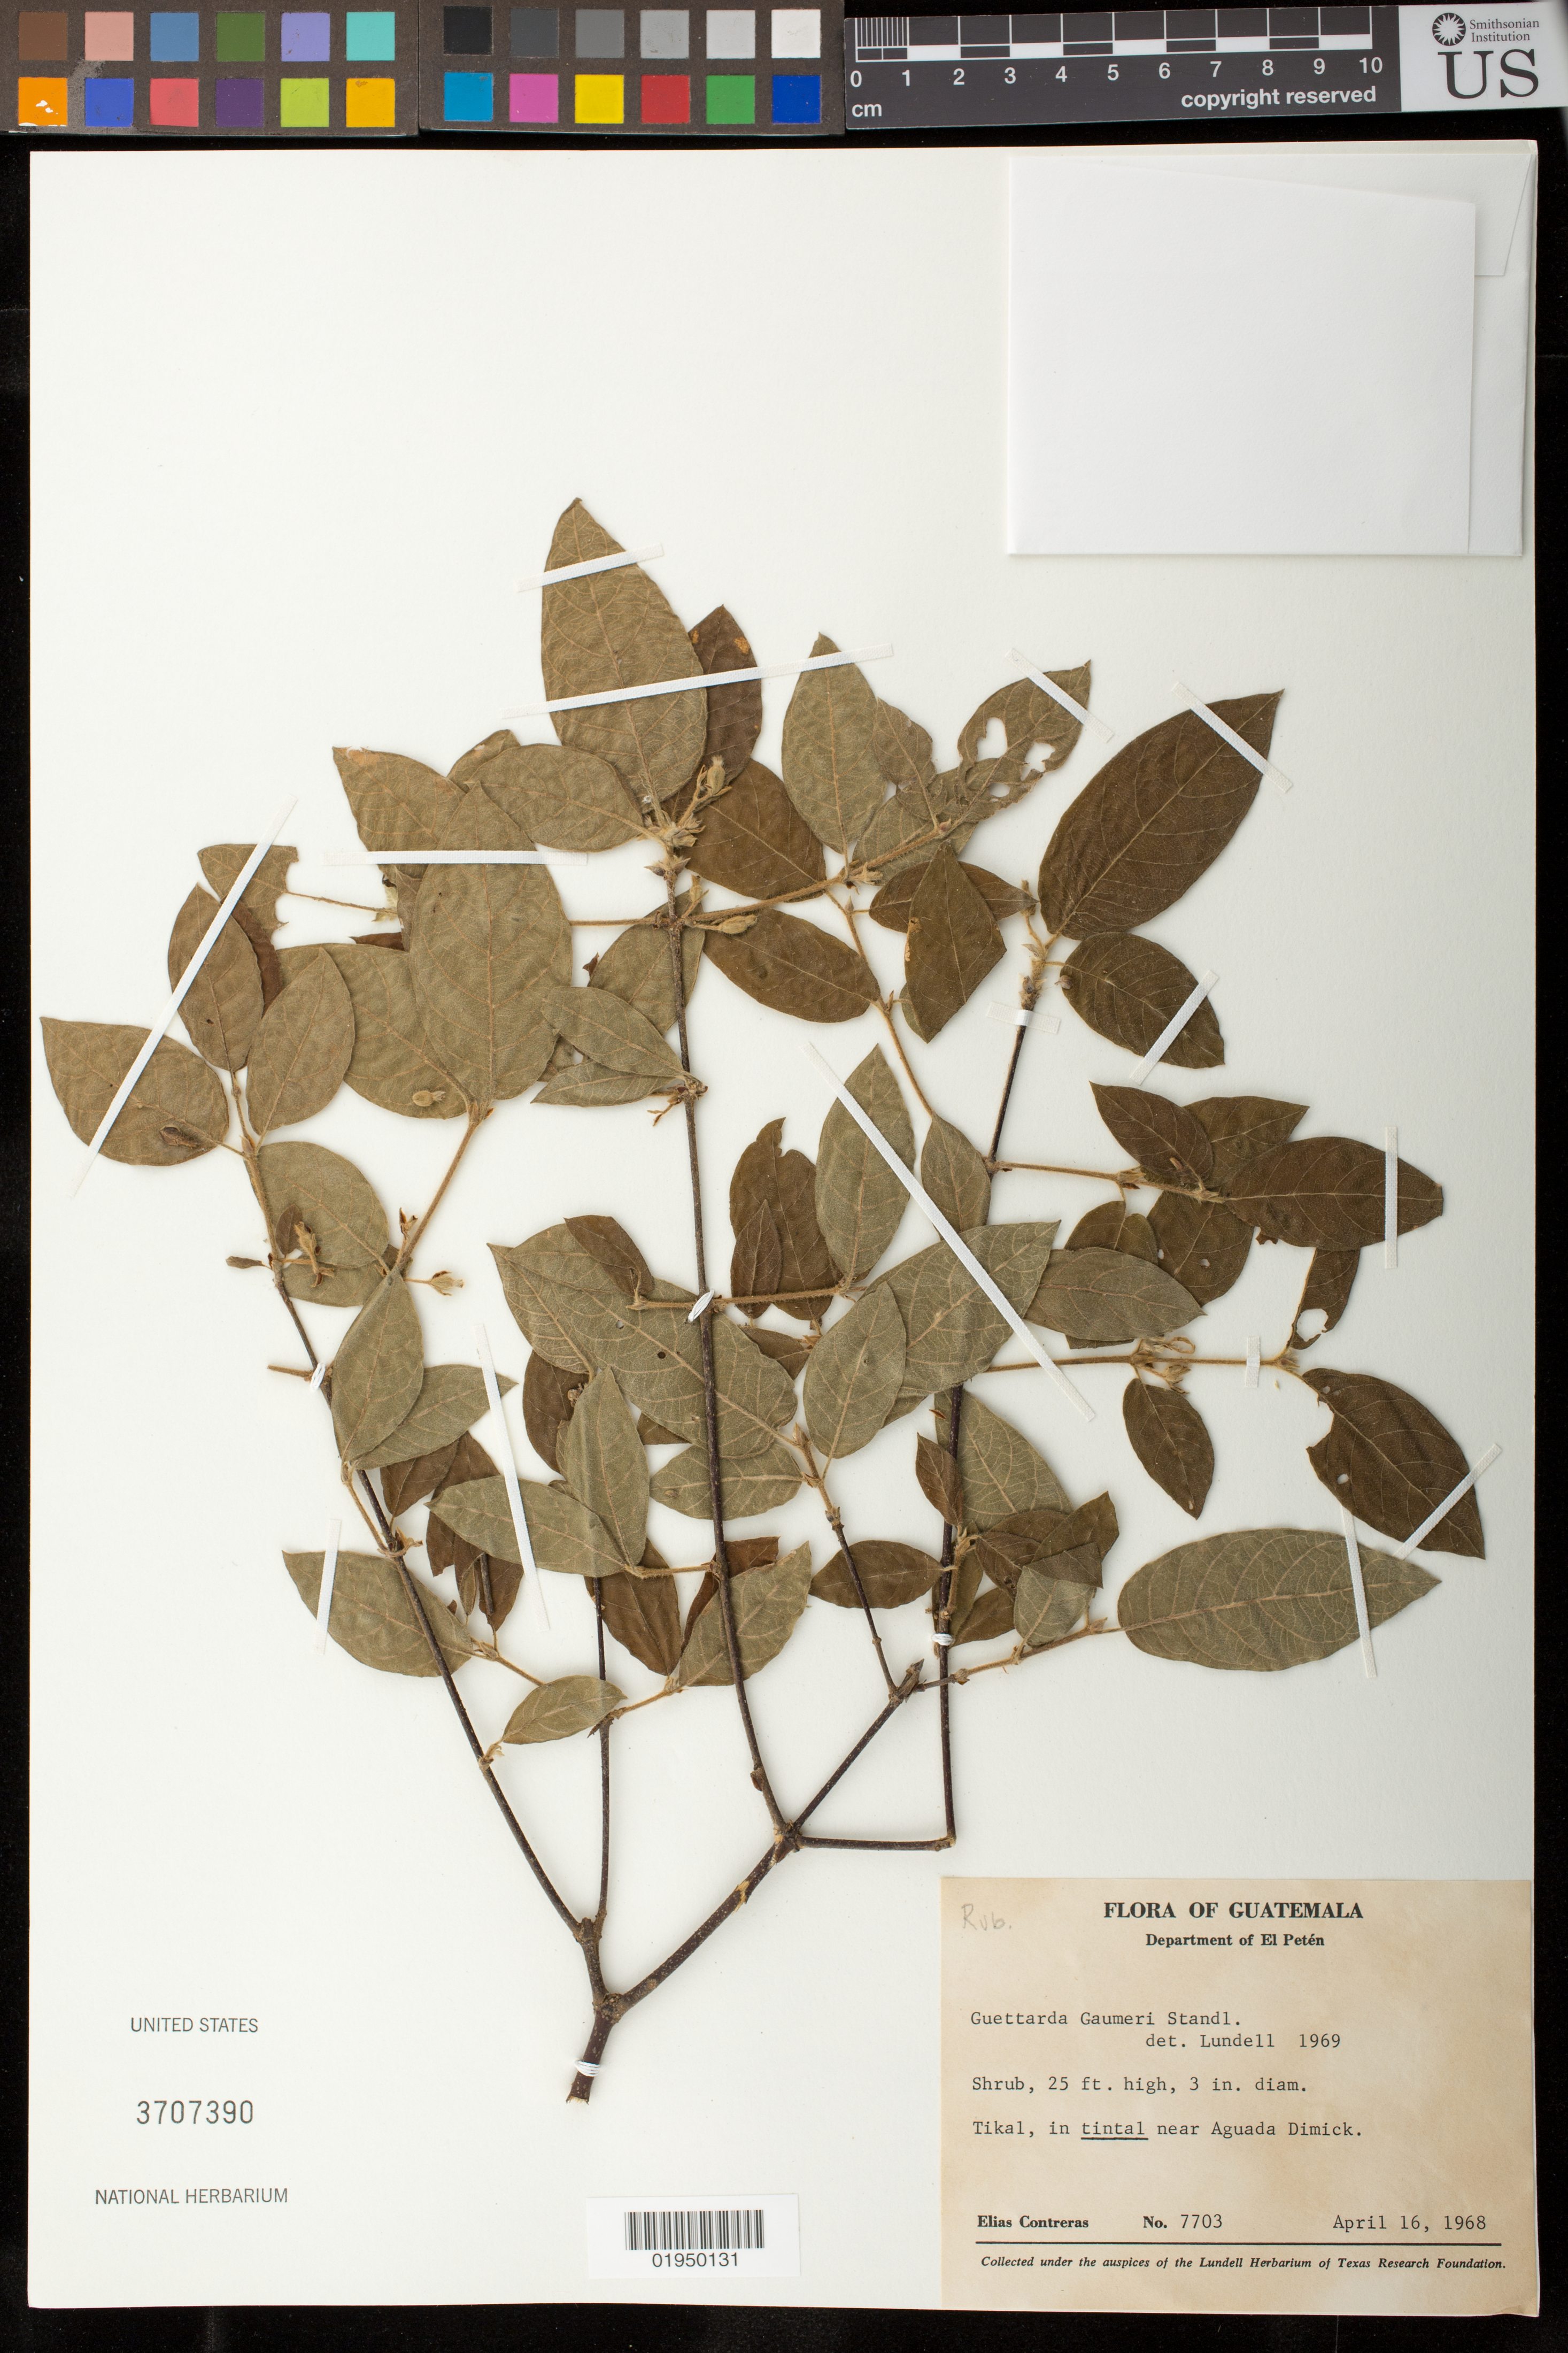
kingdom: Plantae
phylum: Tracheophyta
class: Magnoliopsida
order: Gentianales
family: Rubiaceae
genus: Guettarda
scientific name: Guettarda gaumeri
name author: Standl.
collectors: E. Contreras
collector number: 7703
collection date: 1968-04-16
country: Guatemala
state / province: El Petén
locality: Tikal, in tintal near Aguada Dimick.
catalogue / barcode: US 3707390